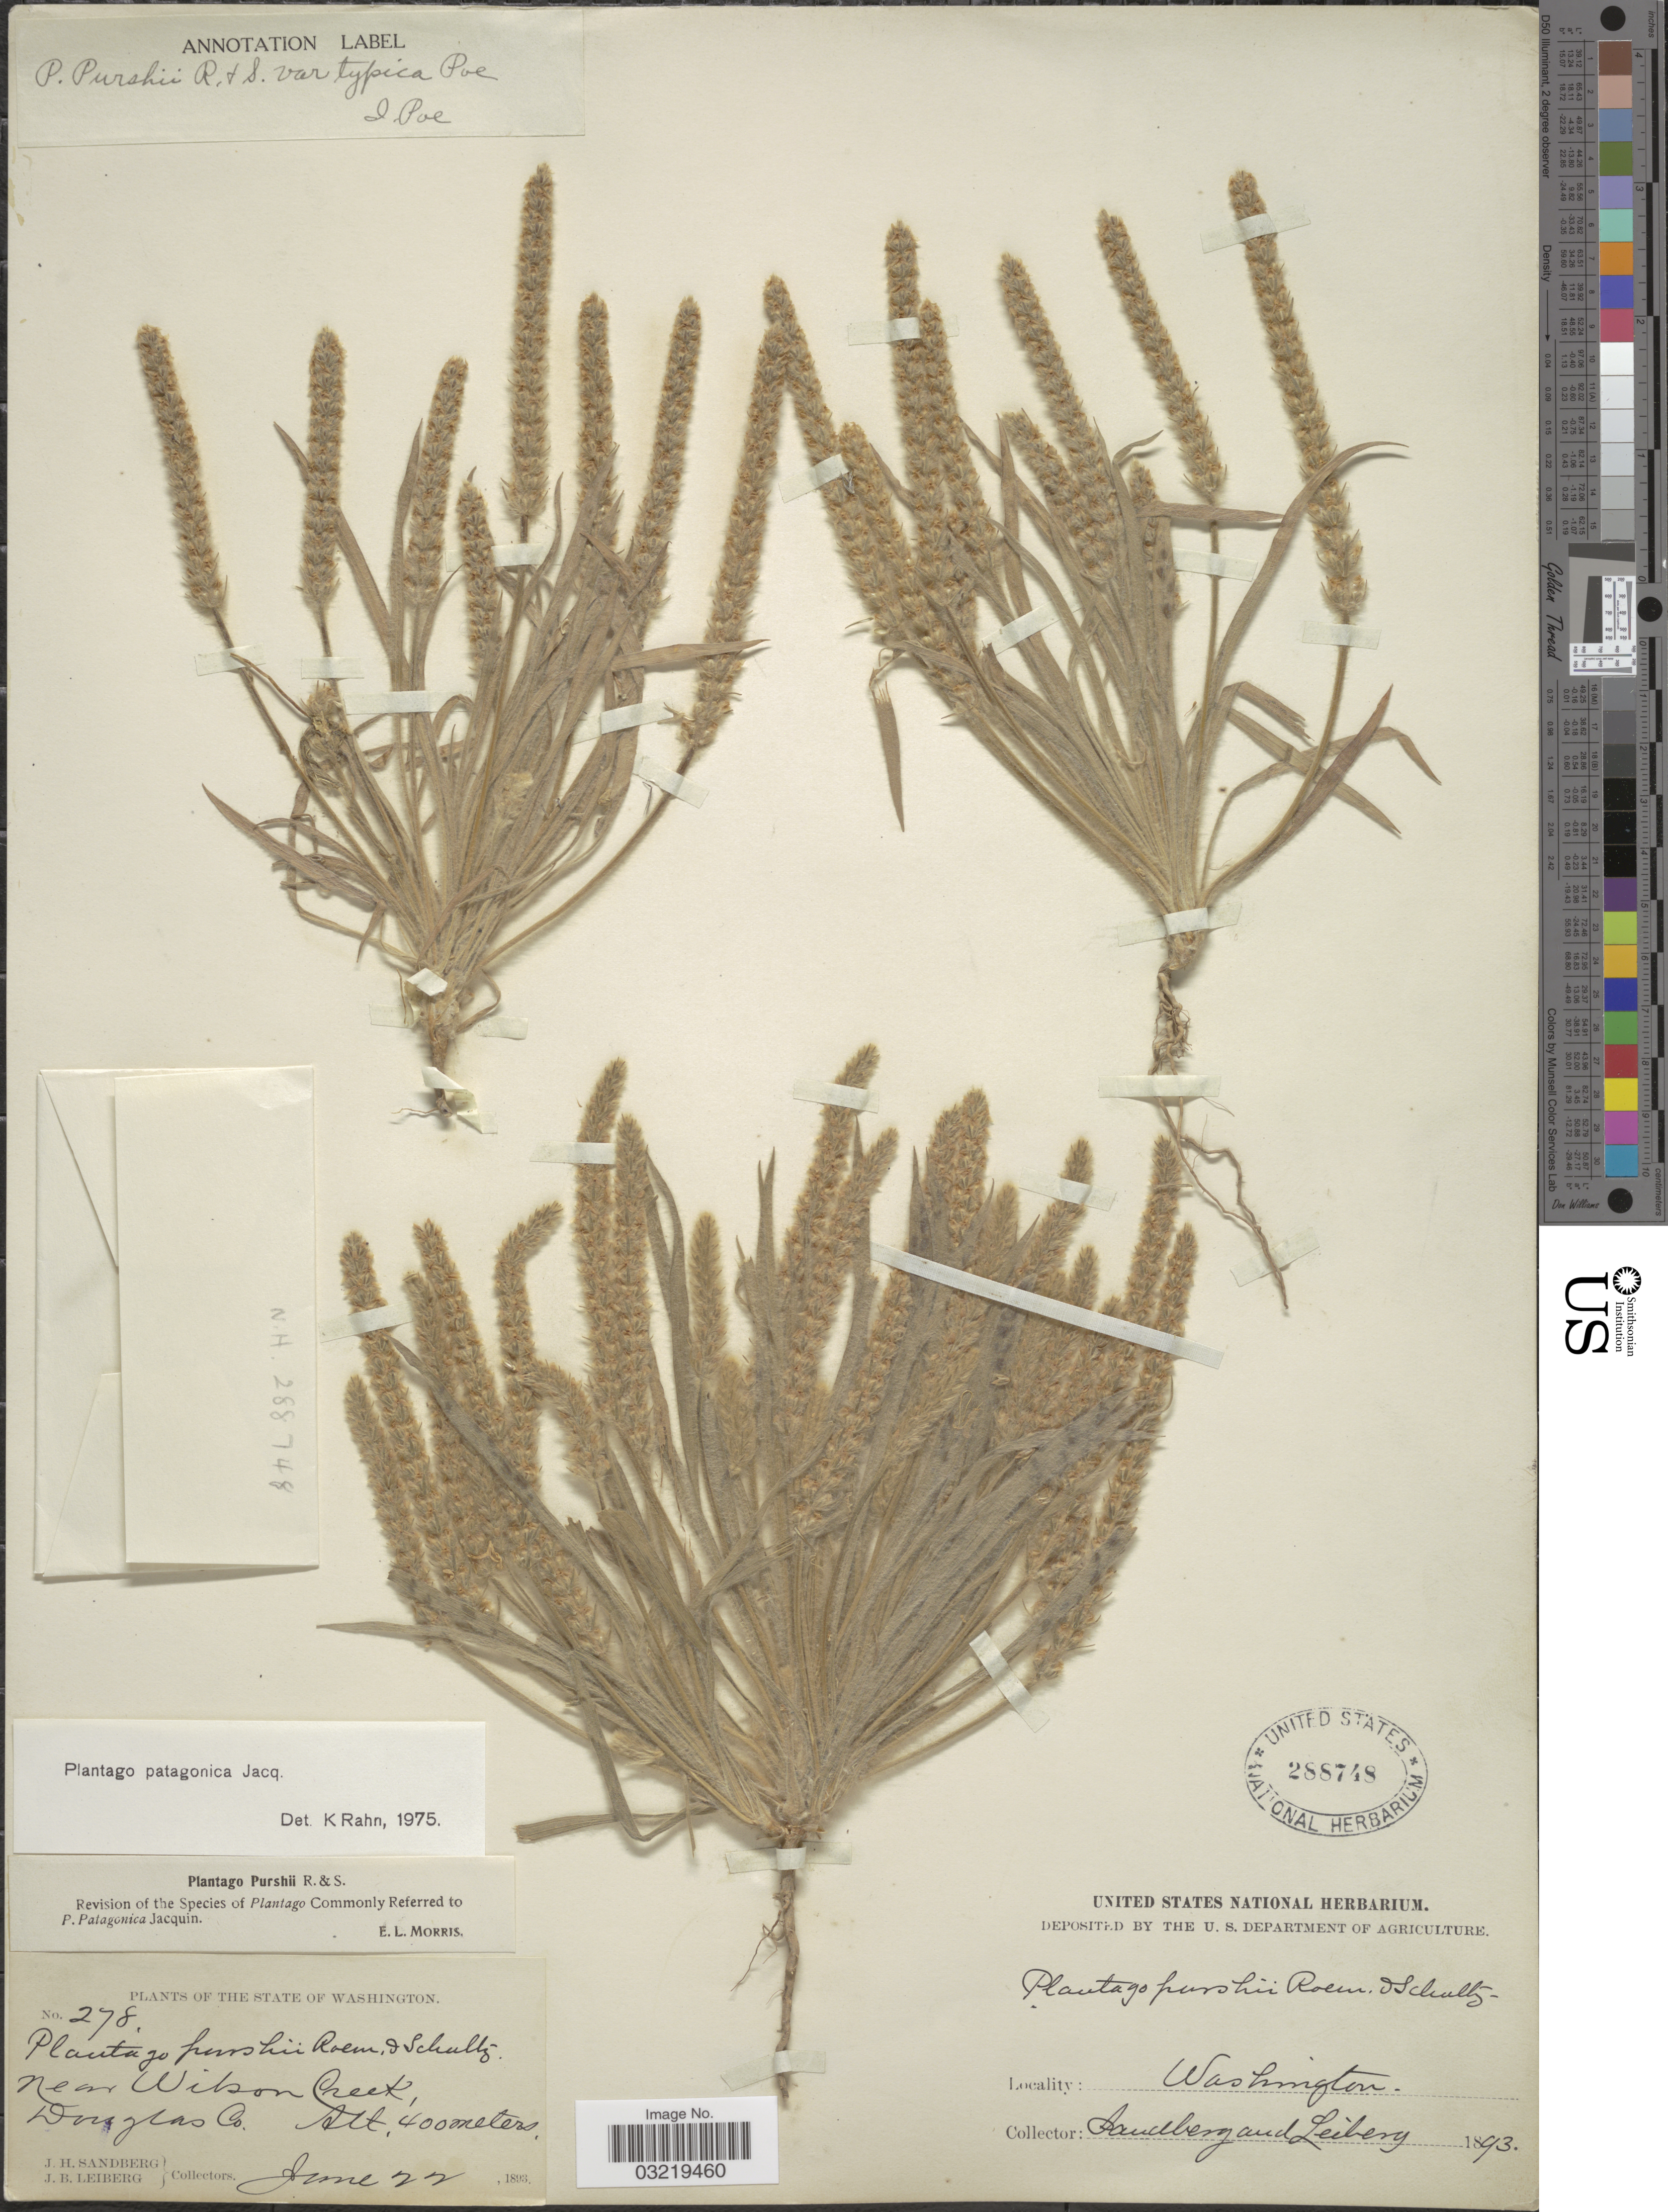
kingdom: Plantae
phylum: Tracheophyta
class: Magnoliopsida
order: Lamiales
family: Plantaginaceae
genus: Plantago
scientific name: Plantago patagonica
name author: Jacq.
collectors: J. H. Sandberg & J. B. Leiberg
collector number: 278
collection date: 1893-06-22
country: United States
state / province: Washington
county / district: Douglas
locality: Near Wilson Creek, Douglas Co.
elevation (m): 400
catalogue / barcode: US 288748